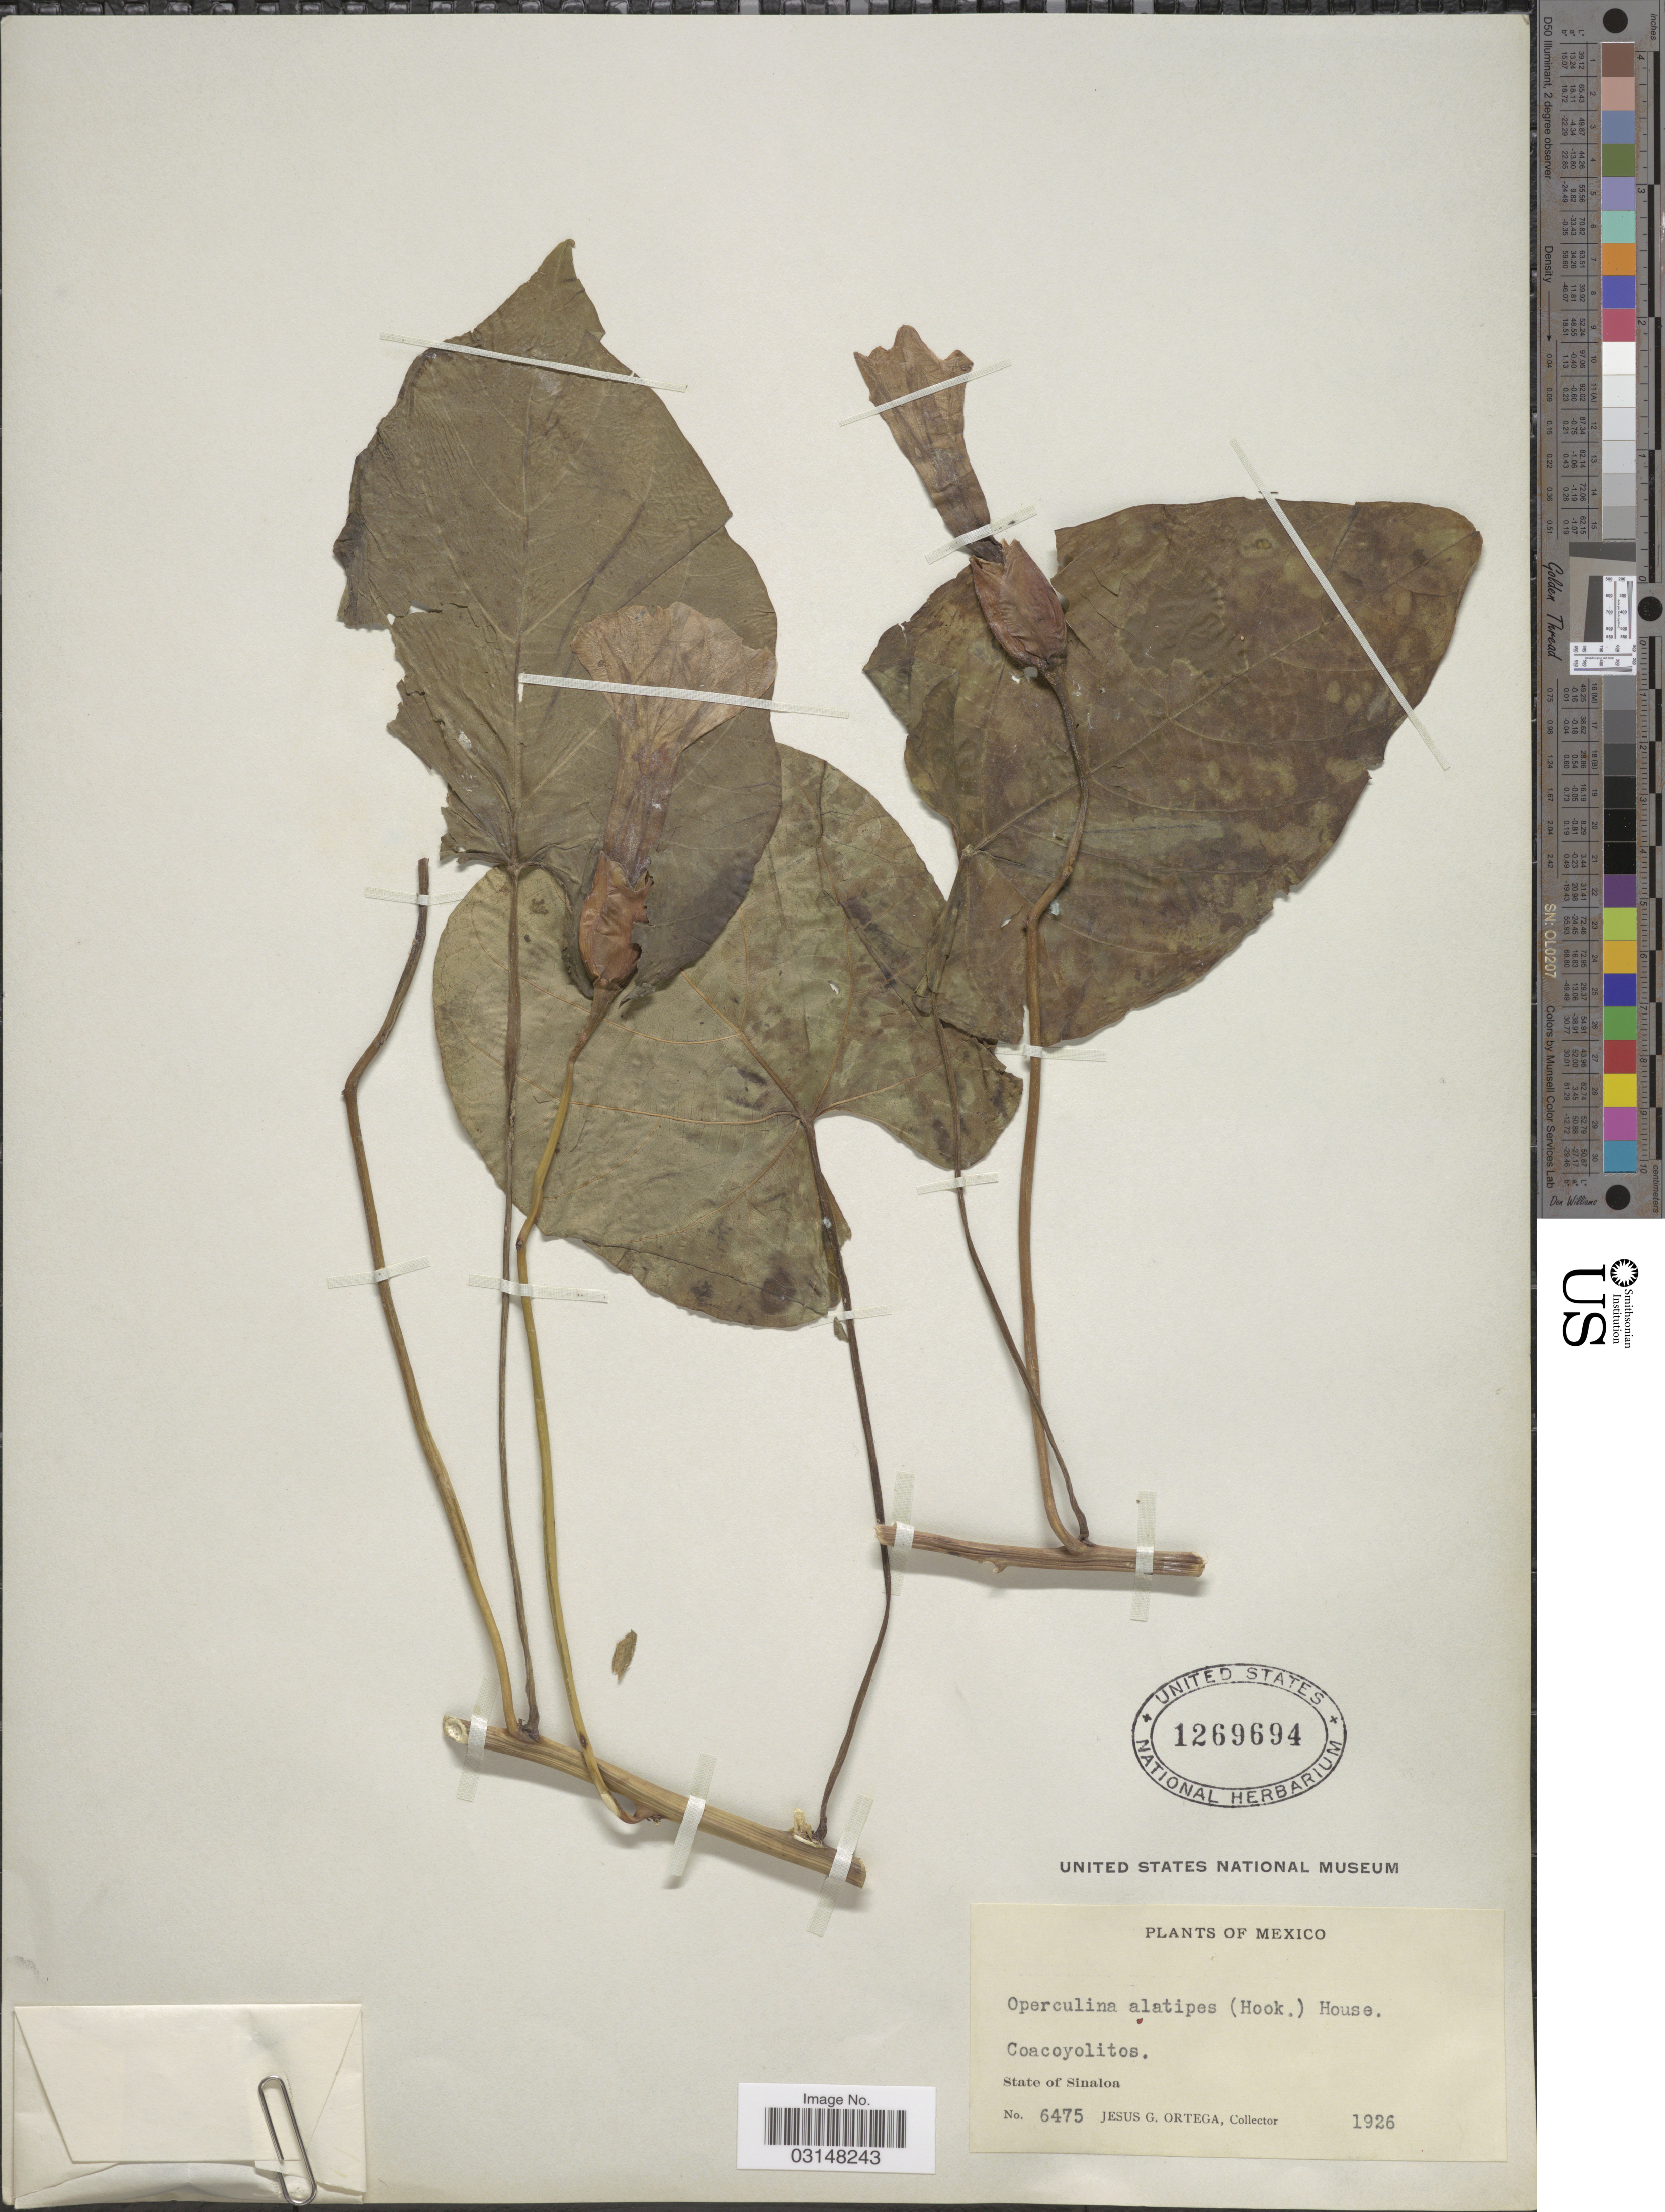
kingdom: Plantae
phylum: Tracheophyta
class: Magnoliopsida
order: Solanales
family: Convolvulaceae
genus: Operculina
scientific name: Operculina pteripes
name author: (G. Don) O'Donell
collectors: J. Ortega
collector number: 6475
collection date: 1926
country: Mexico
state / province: Sinaloa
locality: Coacoyolitos.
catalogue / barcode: US 1269694